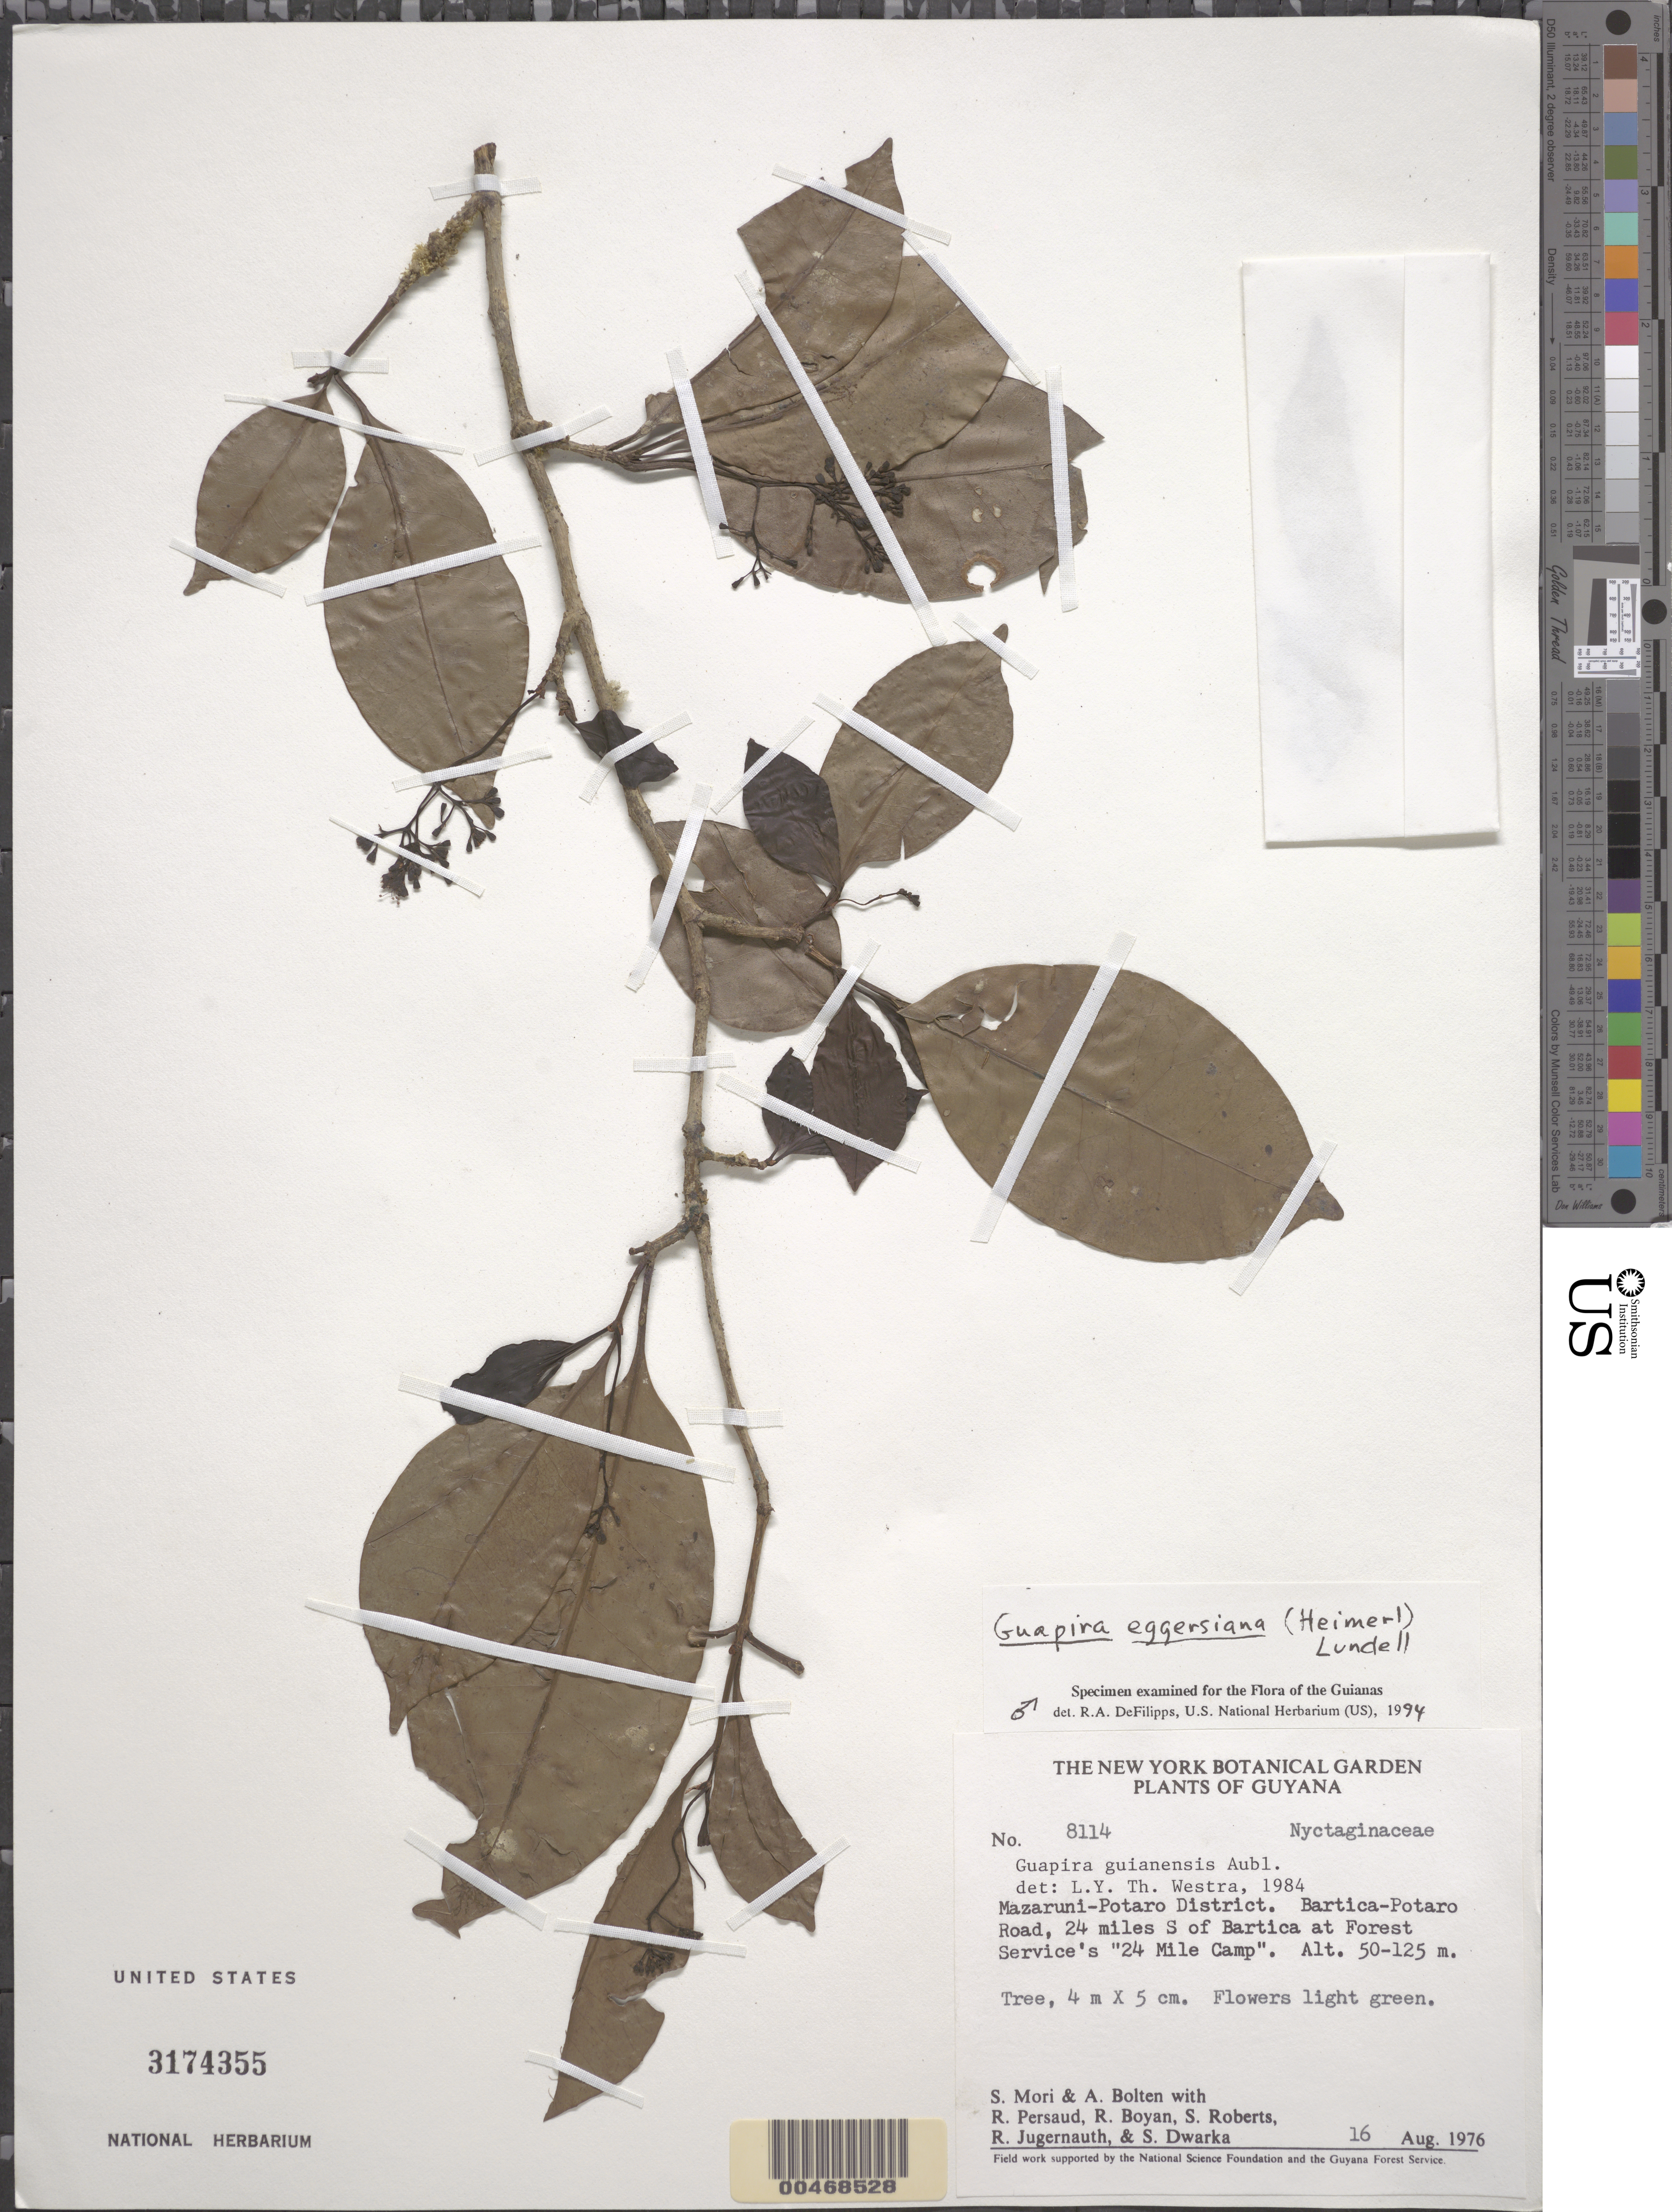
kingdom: Plantae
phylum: Tracheophyta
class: Magnoliopsida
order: Caryophyllales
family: Nyctaginaceae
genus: Guapira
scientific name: Guapira eggersiana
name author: (Heimerl) Lundell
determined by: DeFilipps, R. A.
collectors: S. Mori & A. Bolten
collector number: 8114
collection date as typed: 16 Aug 1976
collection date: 1976-08-16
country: Guyana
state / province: Potaro-Siparuni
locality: Bartica-Potaro Road, 24 mi. south of Bartica, at Forest Service "24 Mile Camp". [in former Mazaruni-Potaro Region.]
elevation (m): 50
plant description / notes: U, NY, US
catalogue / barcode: US 3174355